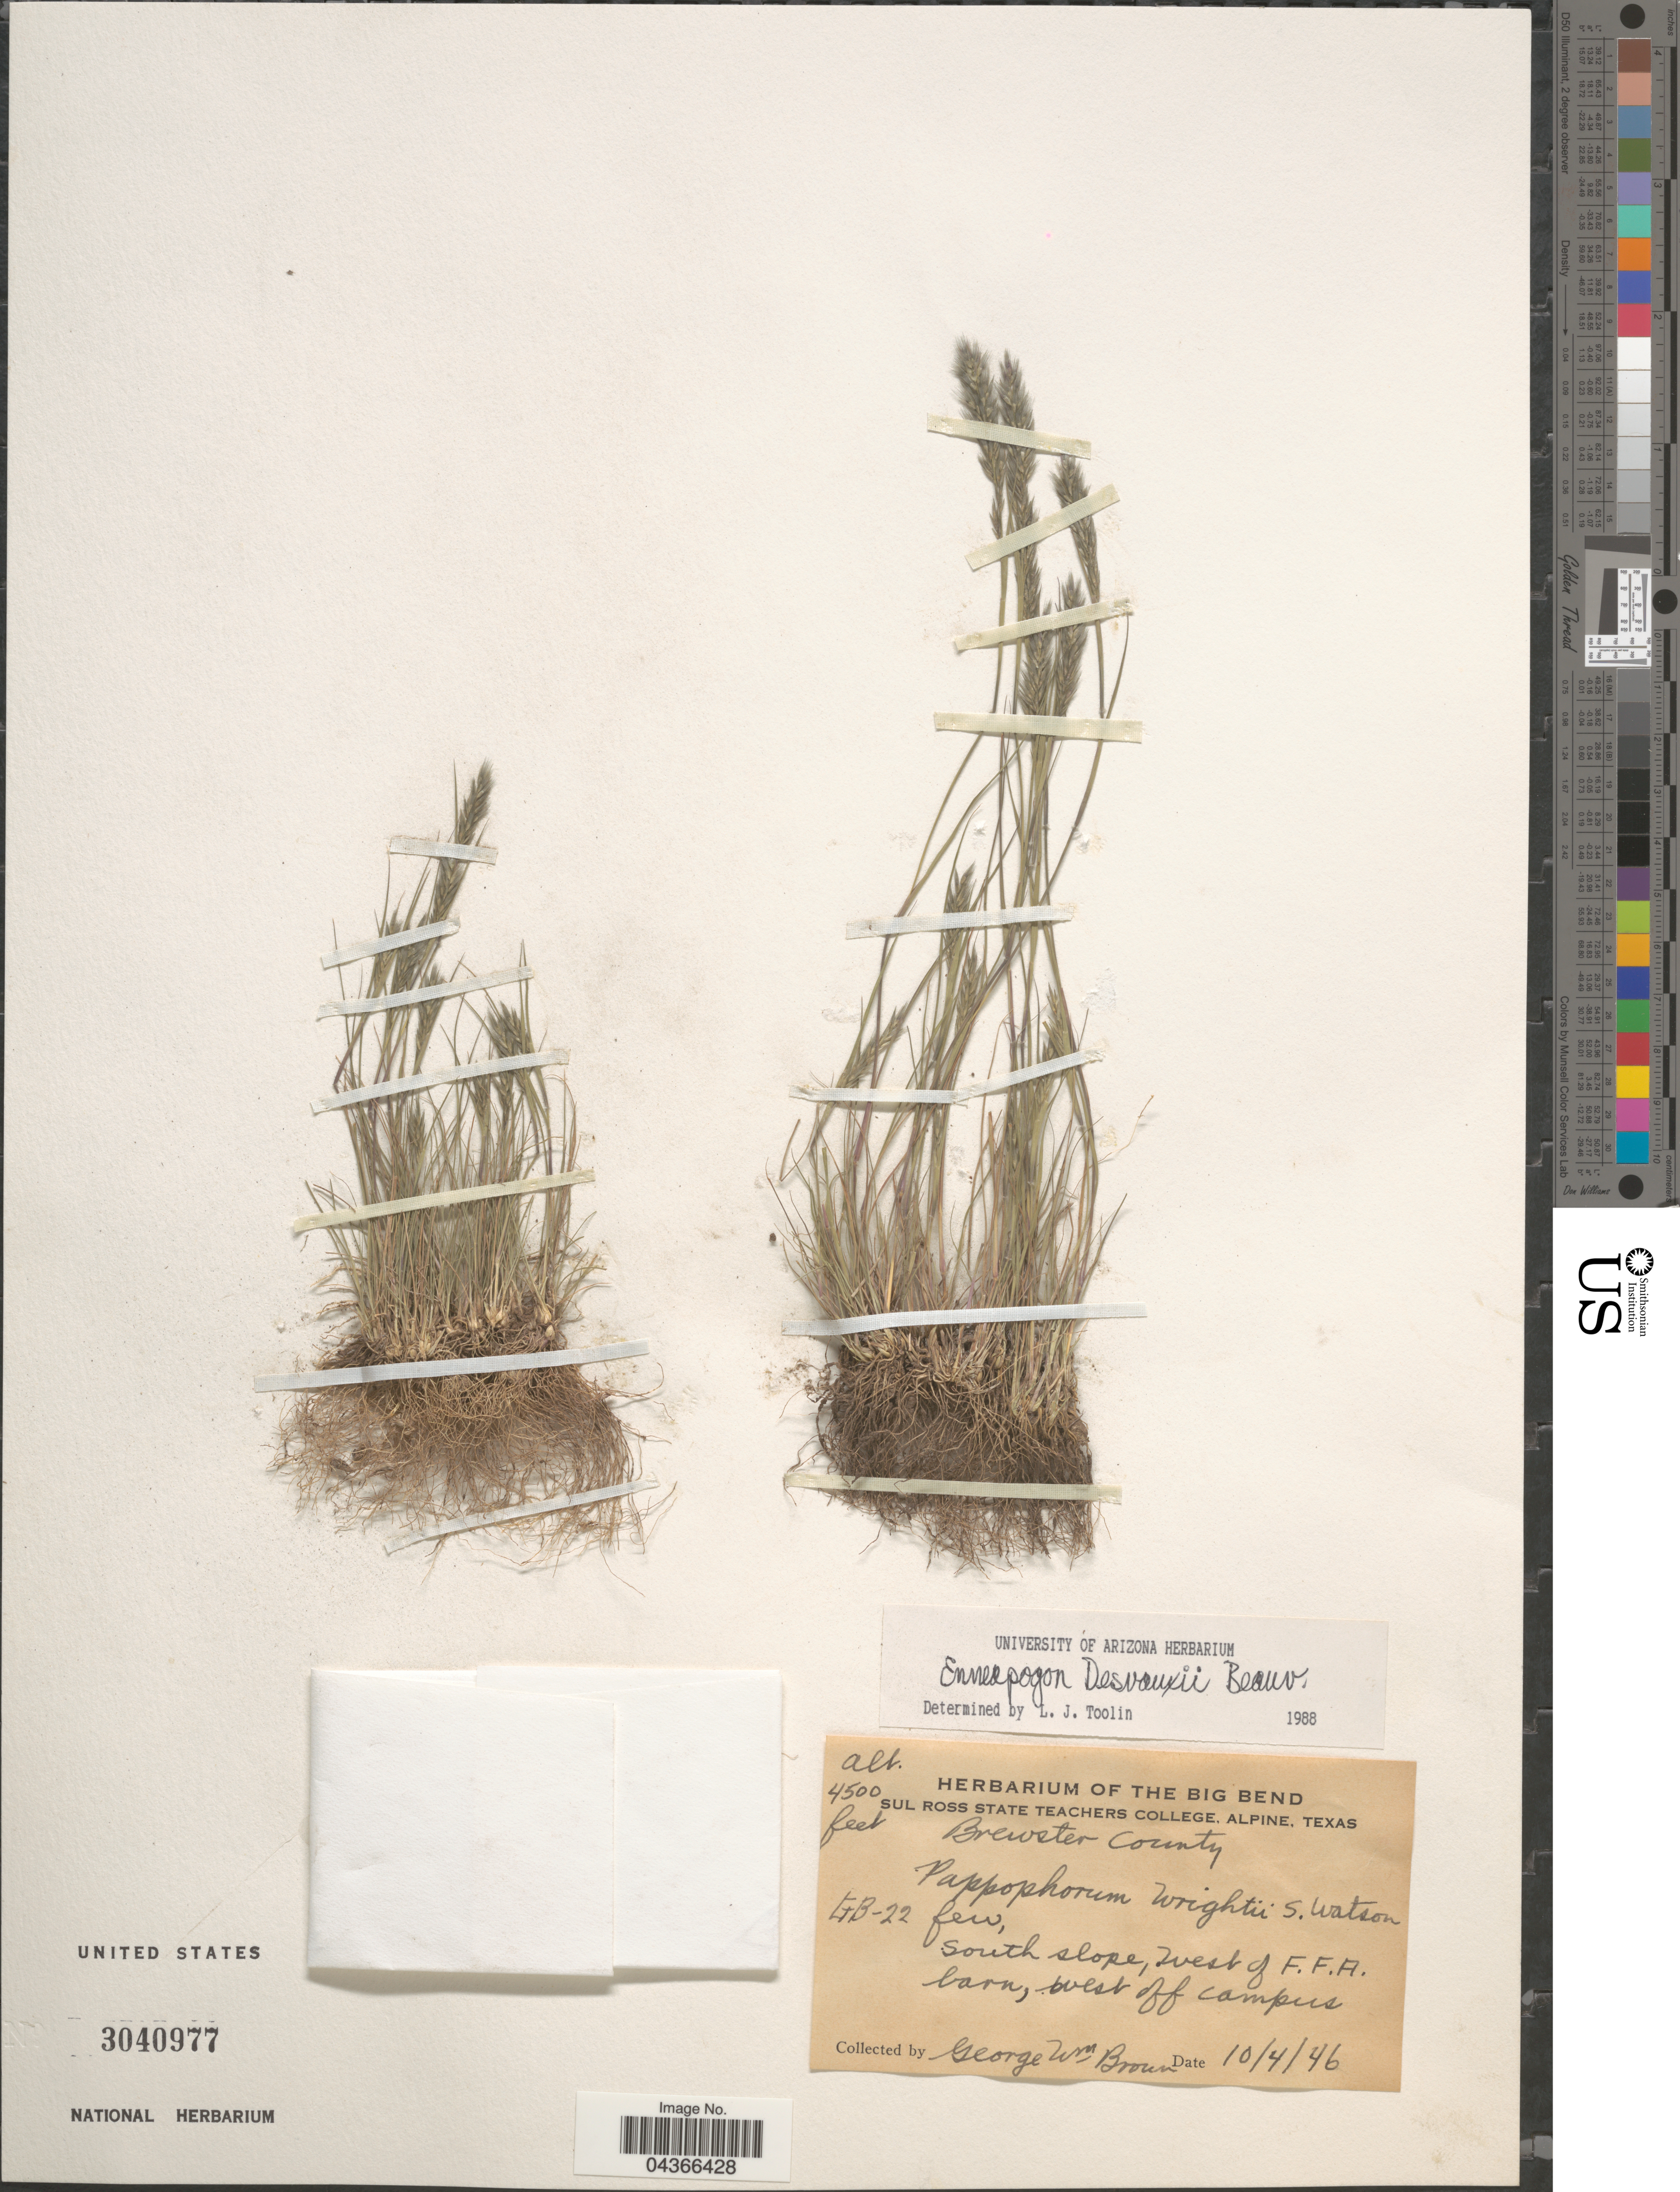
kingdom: Plantae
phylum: Tracheophyta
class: Liliopsida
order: Poales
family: Poaceae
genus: Enneapogon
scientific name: Enneapogon desvauxii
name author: P. Beauv.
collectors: G. W. Brown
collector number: GB-22?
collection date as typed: Transcribed d/m/y: 4/10/46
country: United States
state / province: Texas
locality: Brewster County. South slope, West of F.F.A. barn, west off campus.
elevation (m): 1372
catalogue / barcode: US 3040977